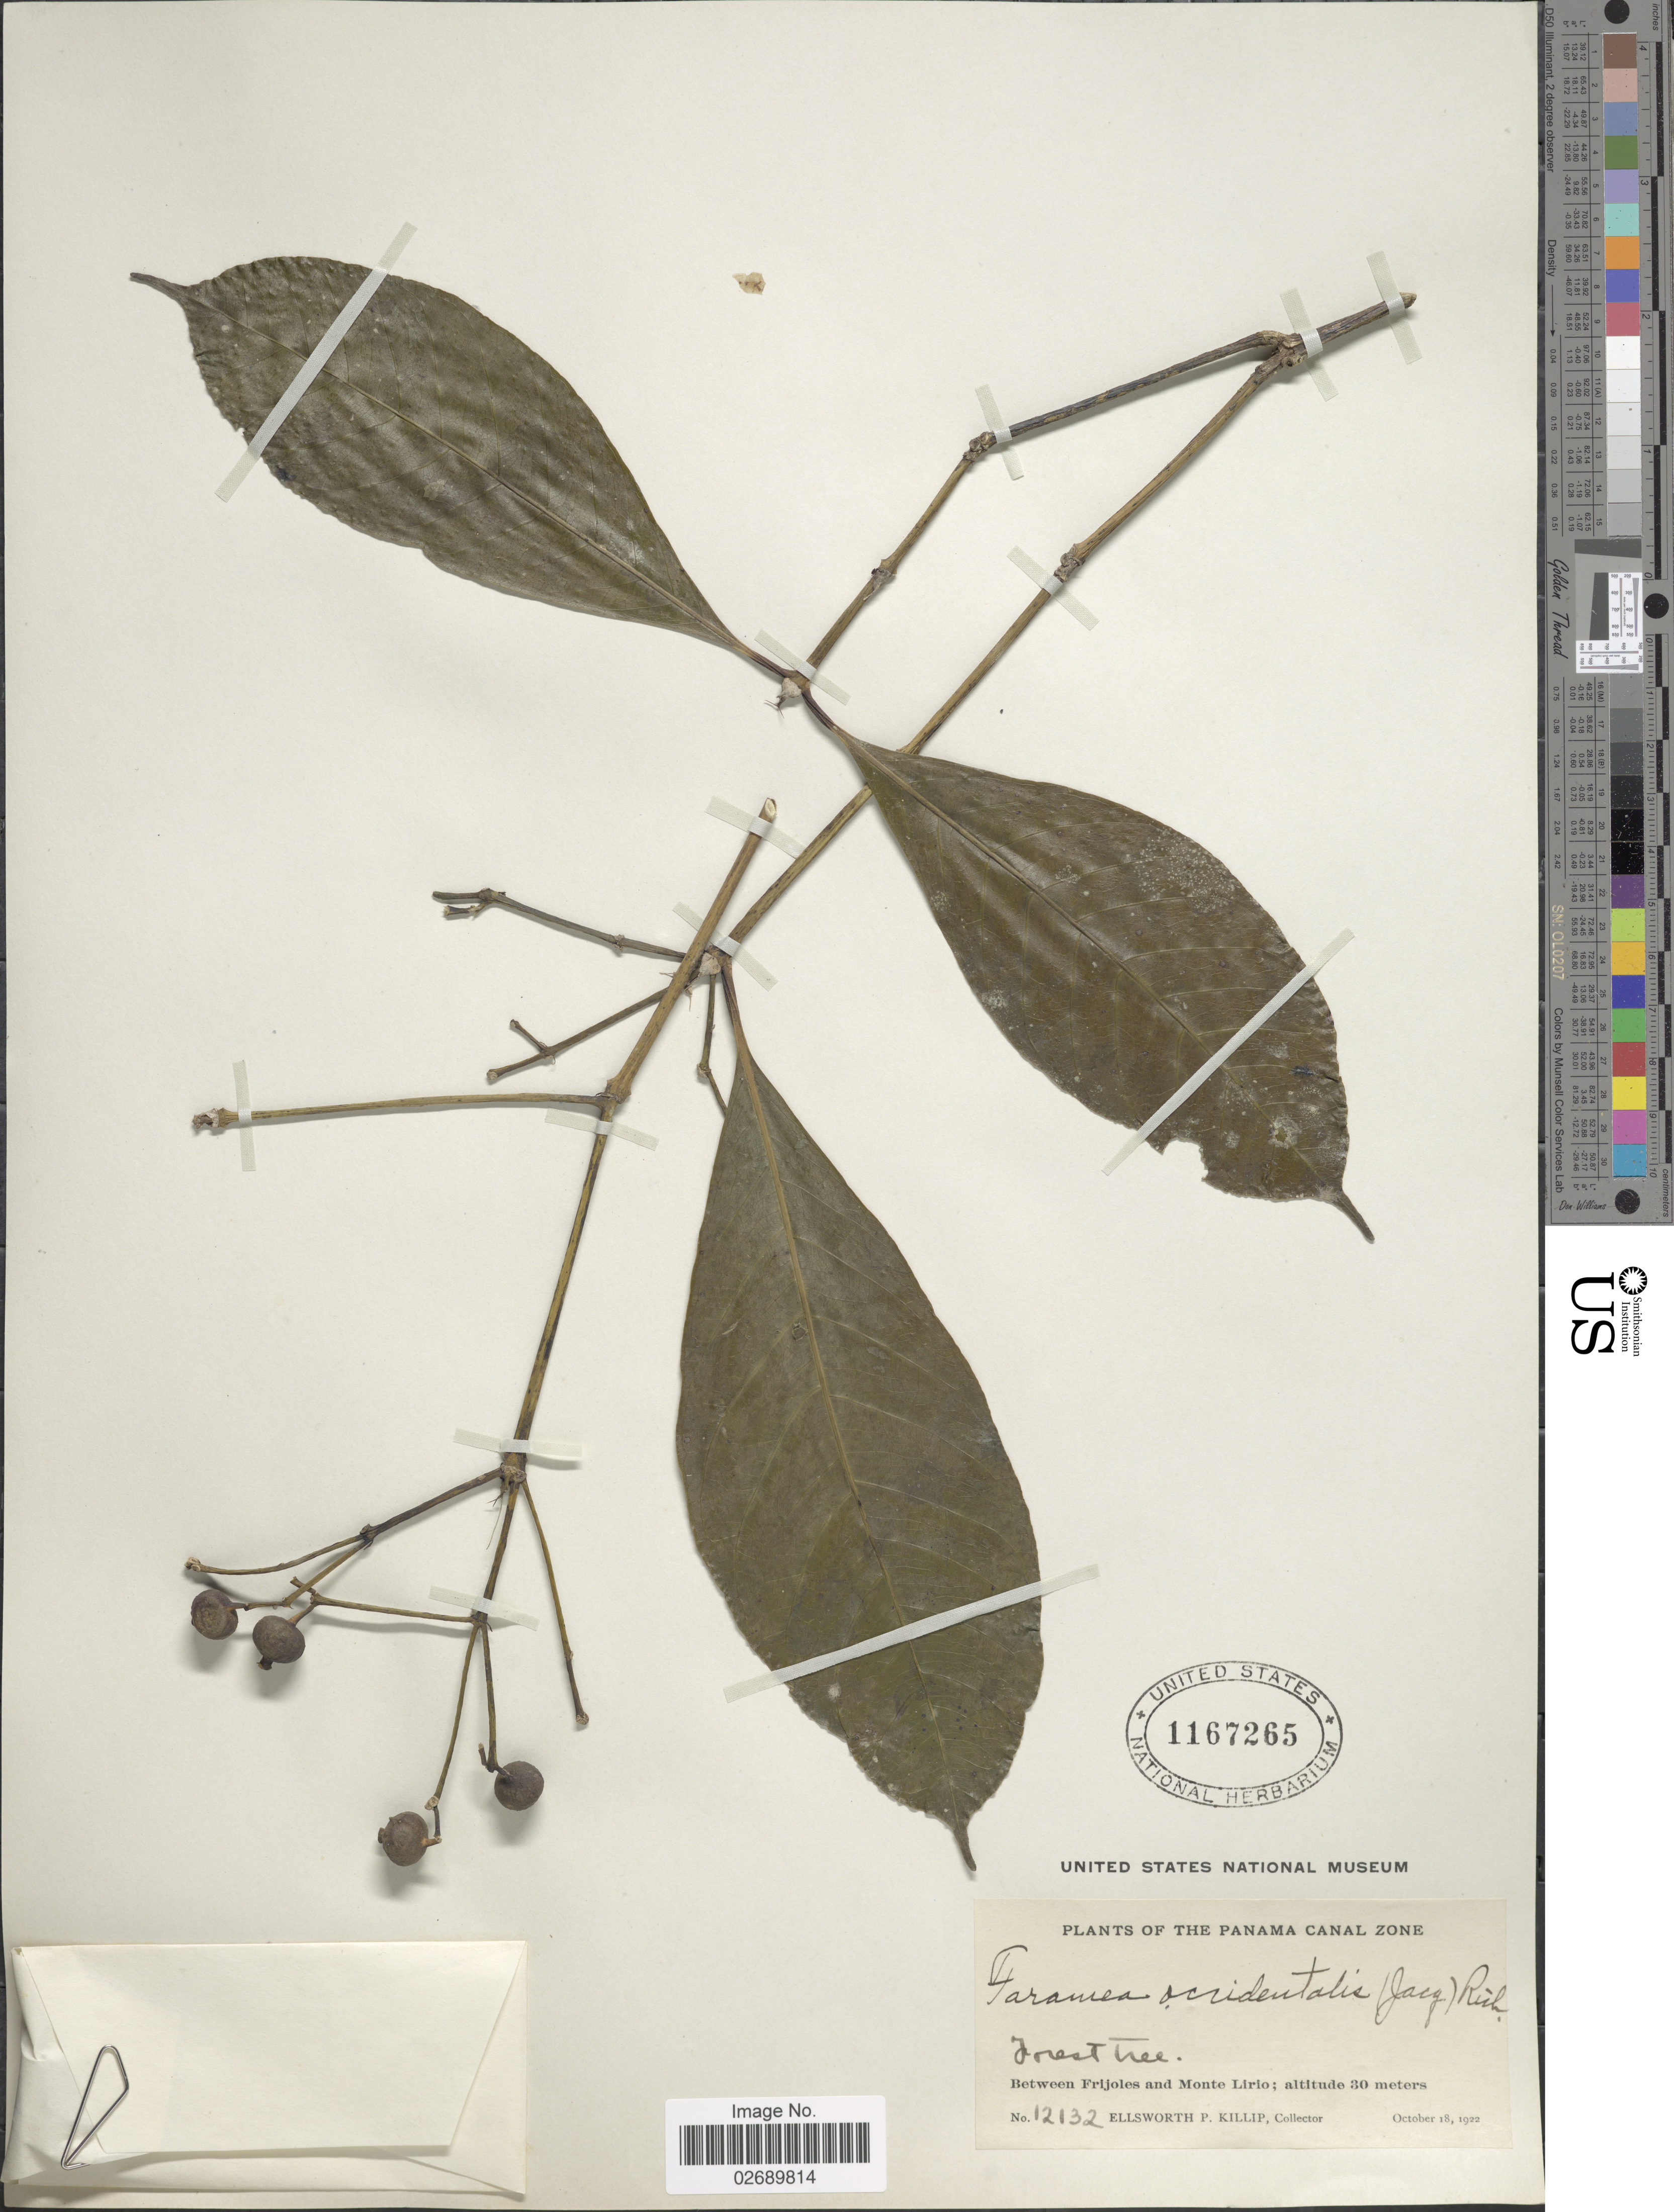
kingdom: Plantae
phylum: Tracheophyta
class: Magnoliopsida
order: Gentianales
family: Rubiaceae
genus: Faramea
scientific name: Faramea occidentalis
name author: (L.) A. Rich.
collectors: E. P. Killip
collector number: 12132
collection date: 1922-10-18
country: Panama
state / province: Colón / Panamá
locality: Panama Canal Zone. Between Frijoles and Monte Lirio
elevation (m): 30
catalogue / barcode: US 1167265